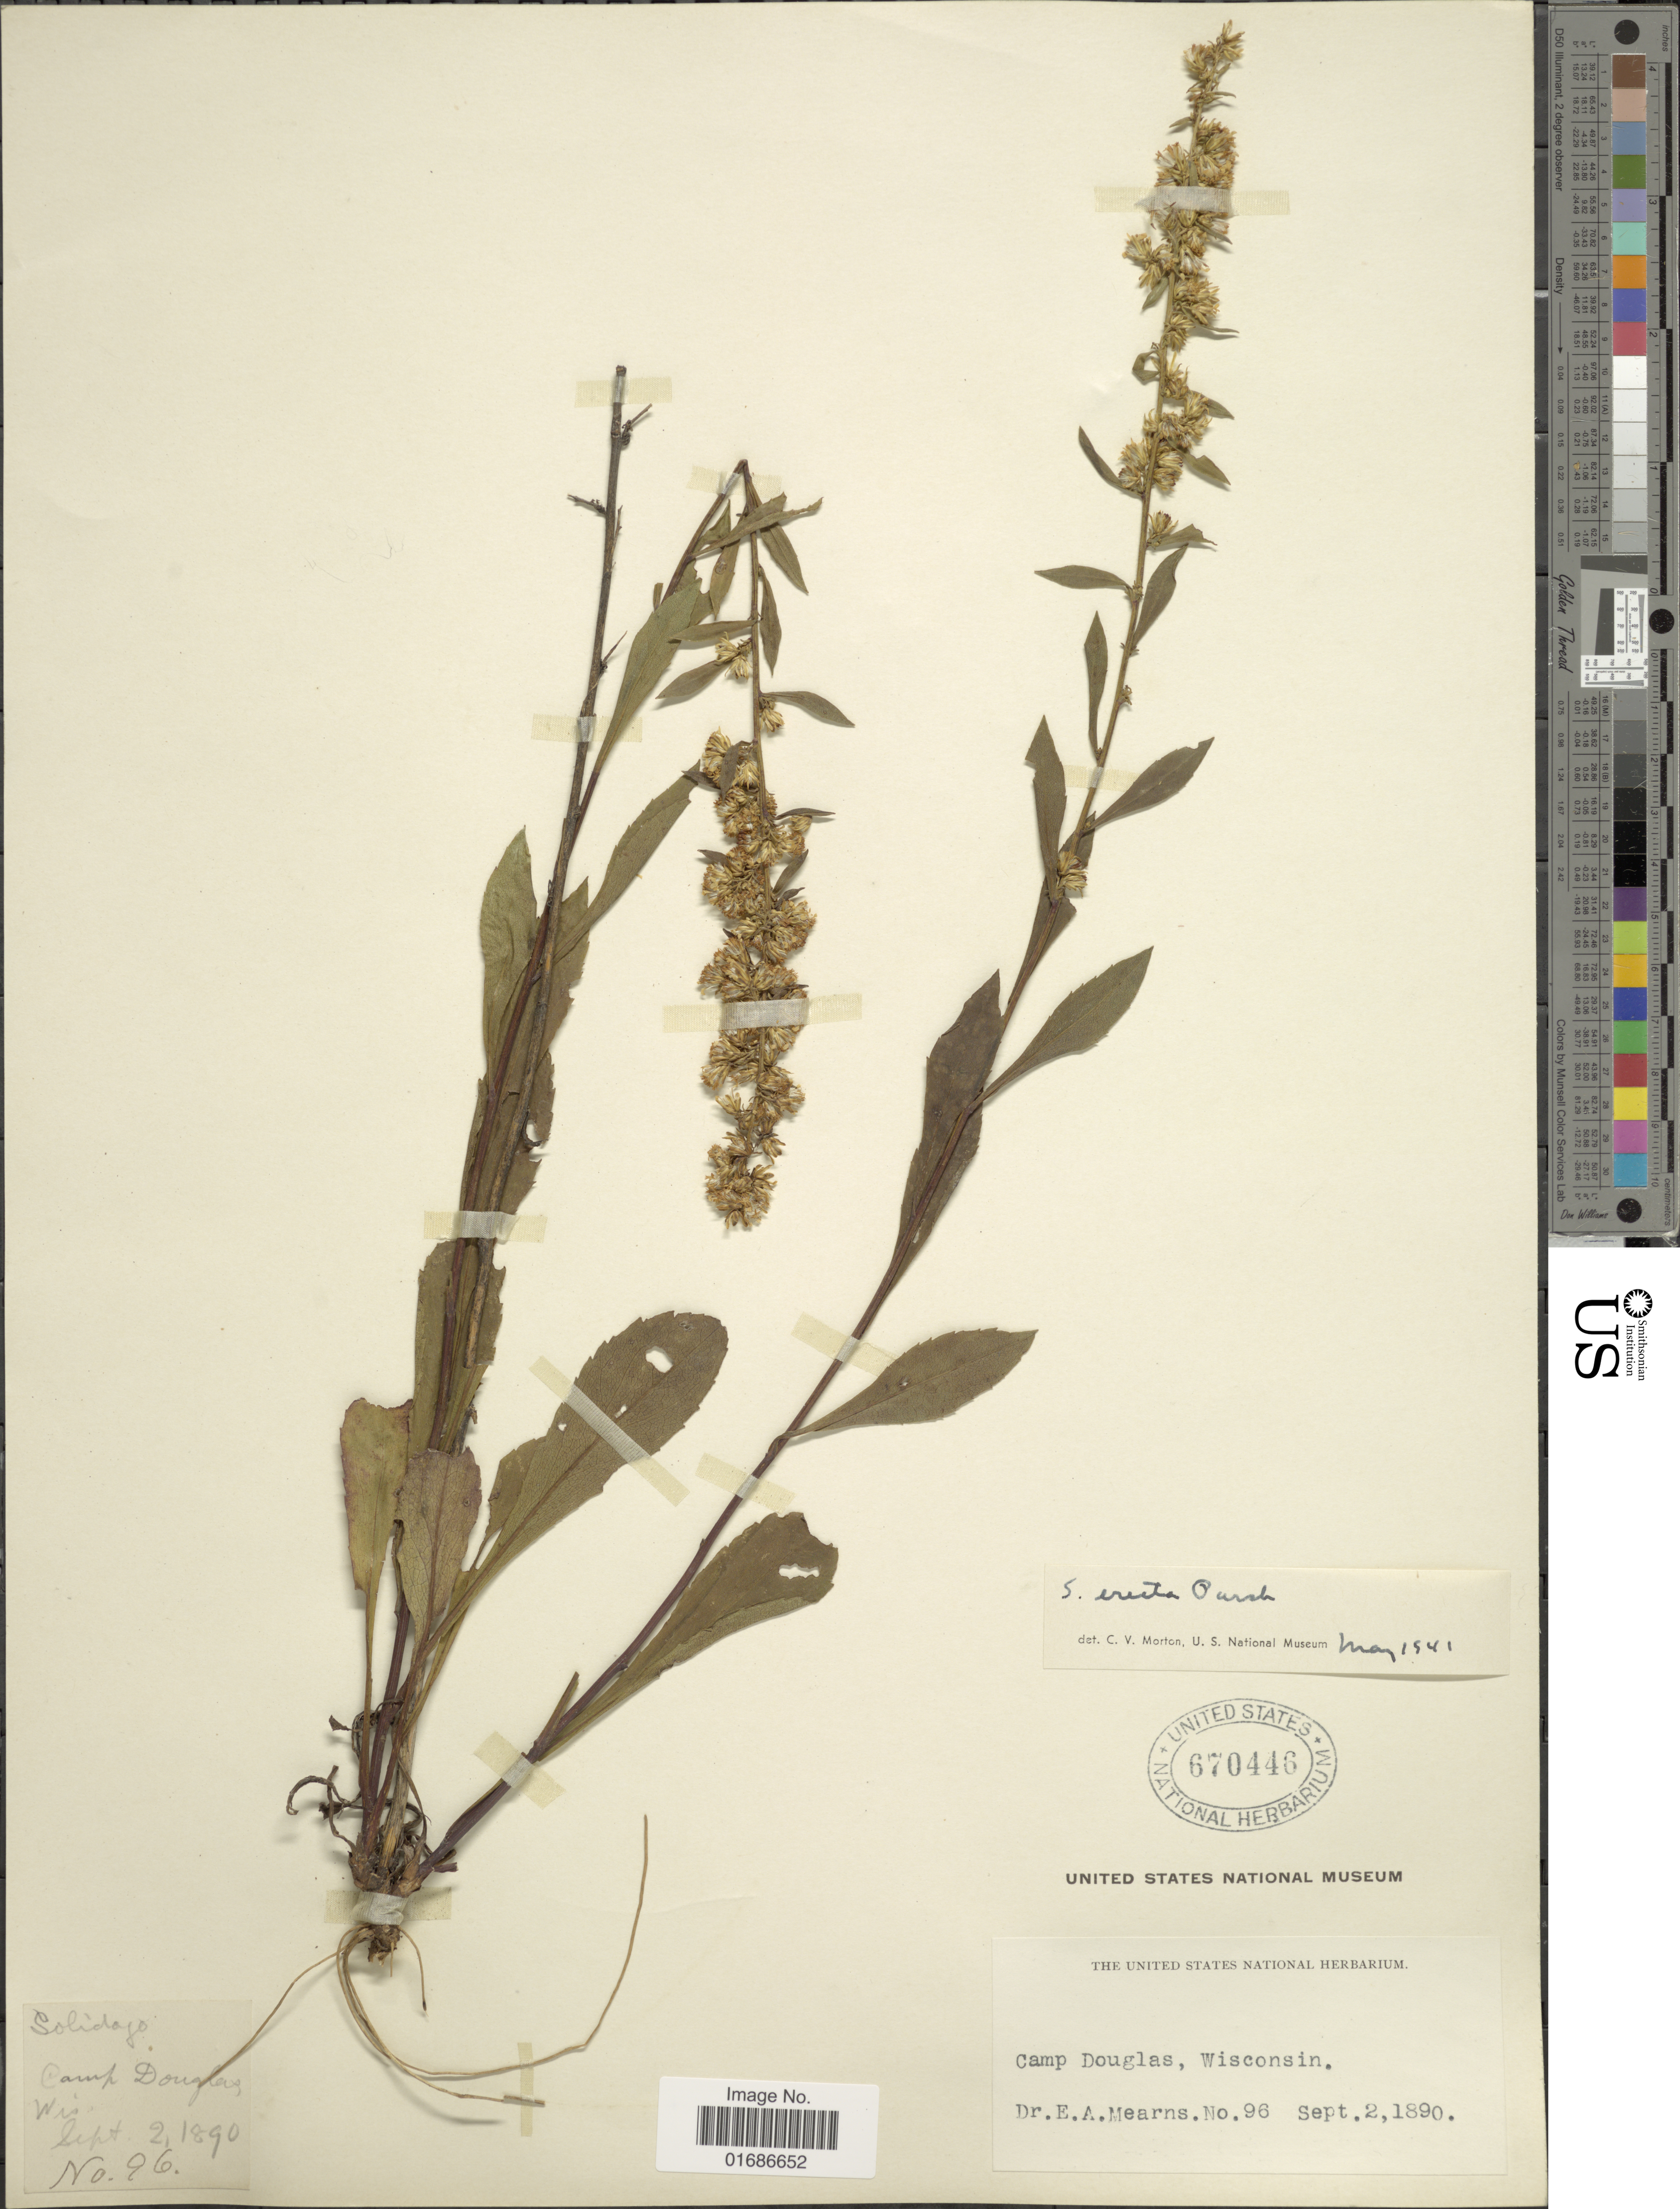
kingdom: Plantae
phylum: Tracheophyta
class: Magnoliopsida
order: Asterales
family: Asteraceae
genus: Solidago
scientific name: Solidago erecta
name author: Pursh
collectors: E. A. Mearns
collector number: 96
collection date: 1890-09-02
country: United States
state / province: Wisconsin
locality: Camp Douglas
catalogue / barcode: US 670446